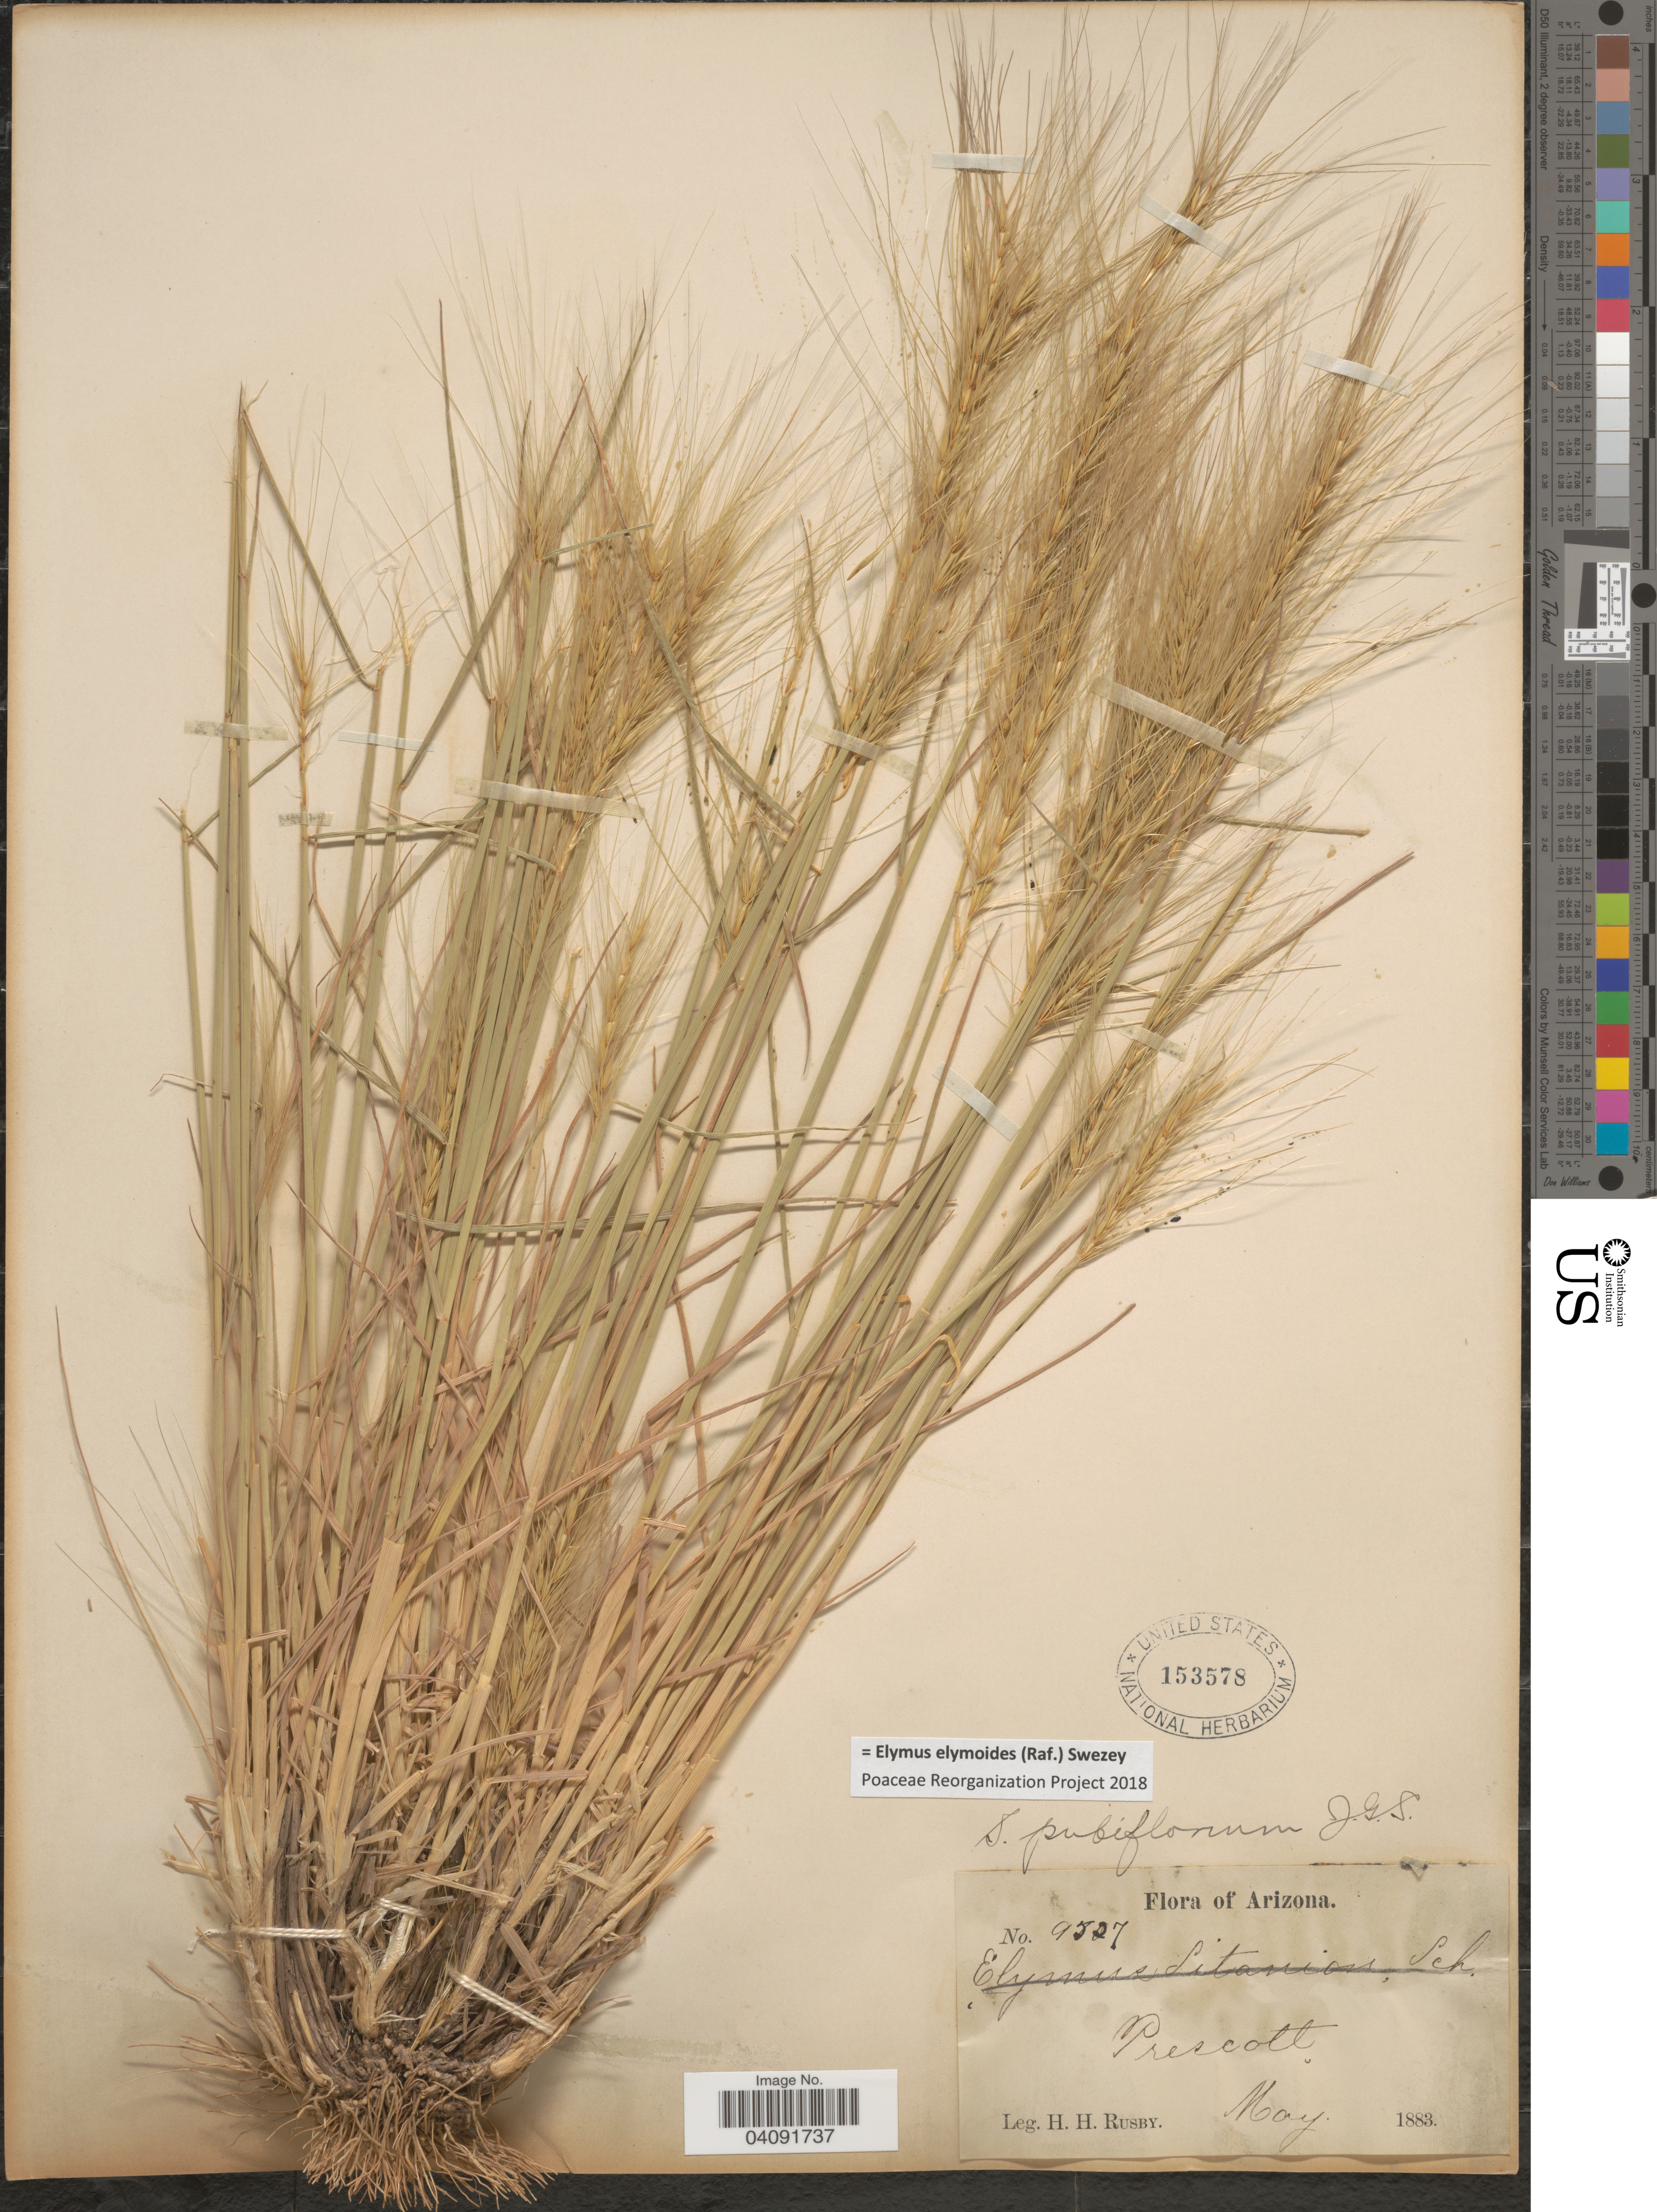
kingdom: Plantae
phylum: Tracheophyta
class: Liliopsida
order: Poales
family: Poaceae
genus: Elymus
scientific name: Elymus elymoides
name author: (Raf.) Swezey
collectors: H. H. Rusby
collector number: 9527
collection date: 1883-05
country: United States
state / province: Arizona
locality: Prescott.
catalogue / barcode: US 153578